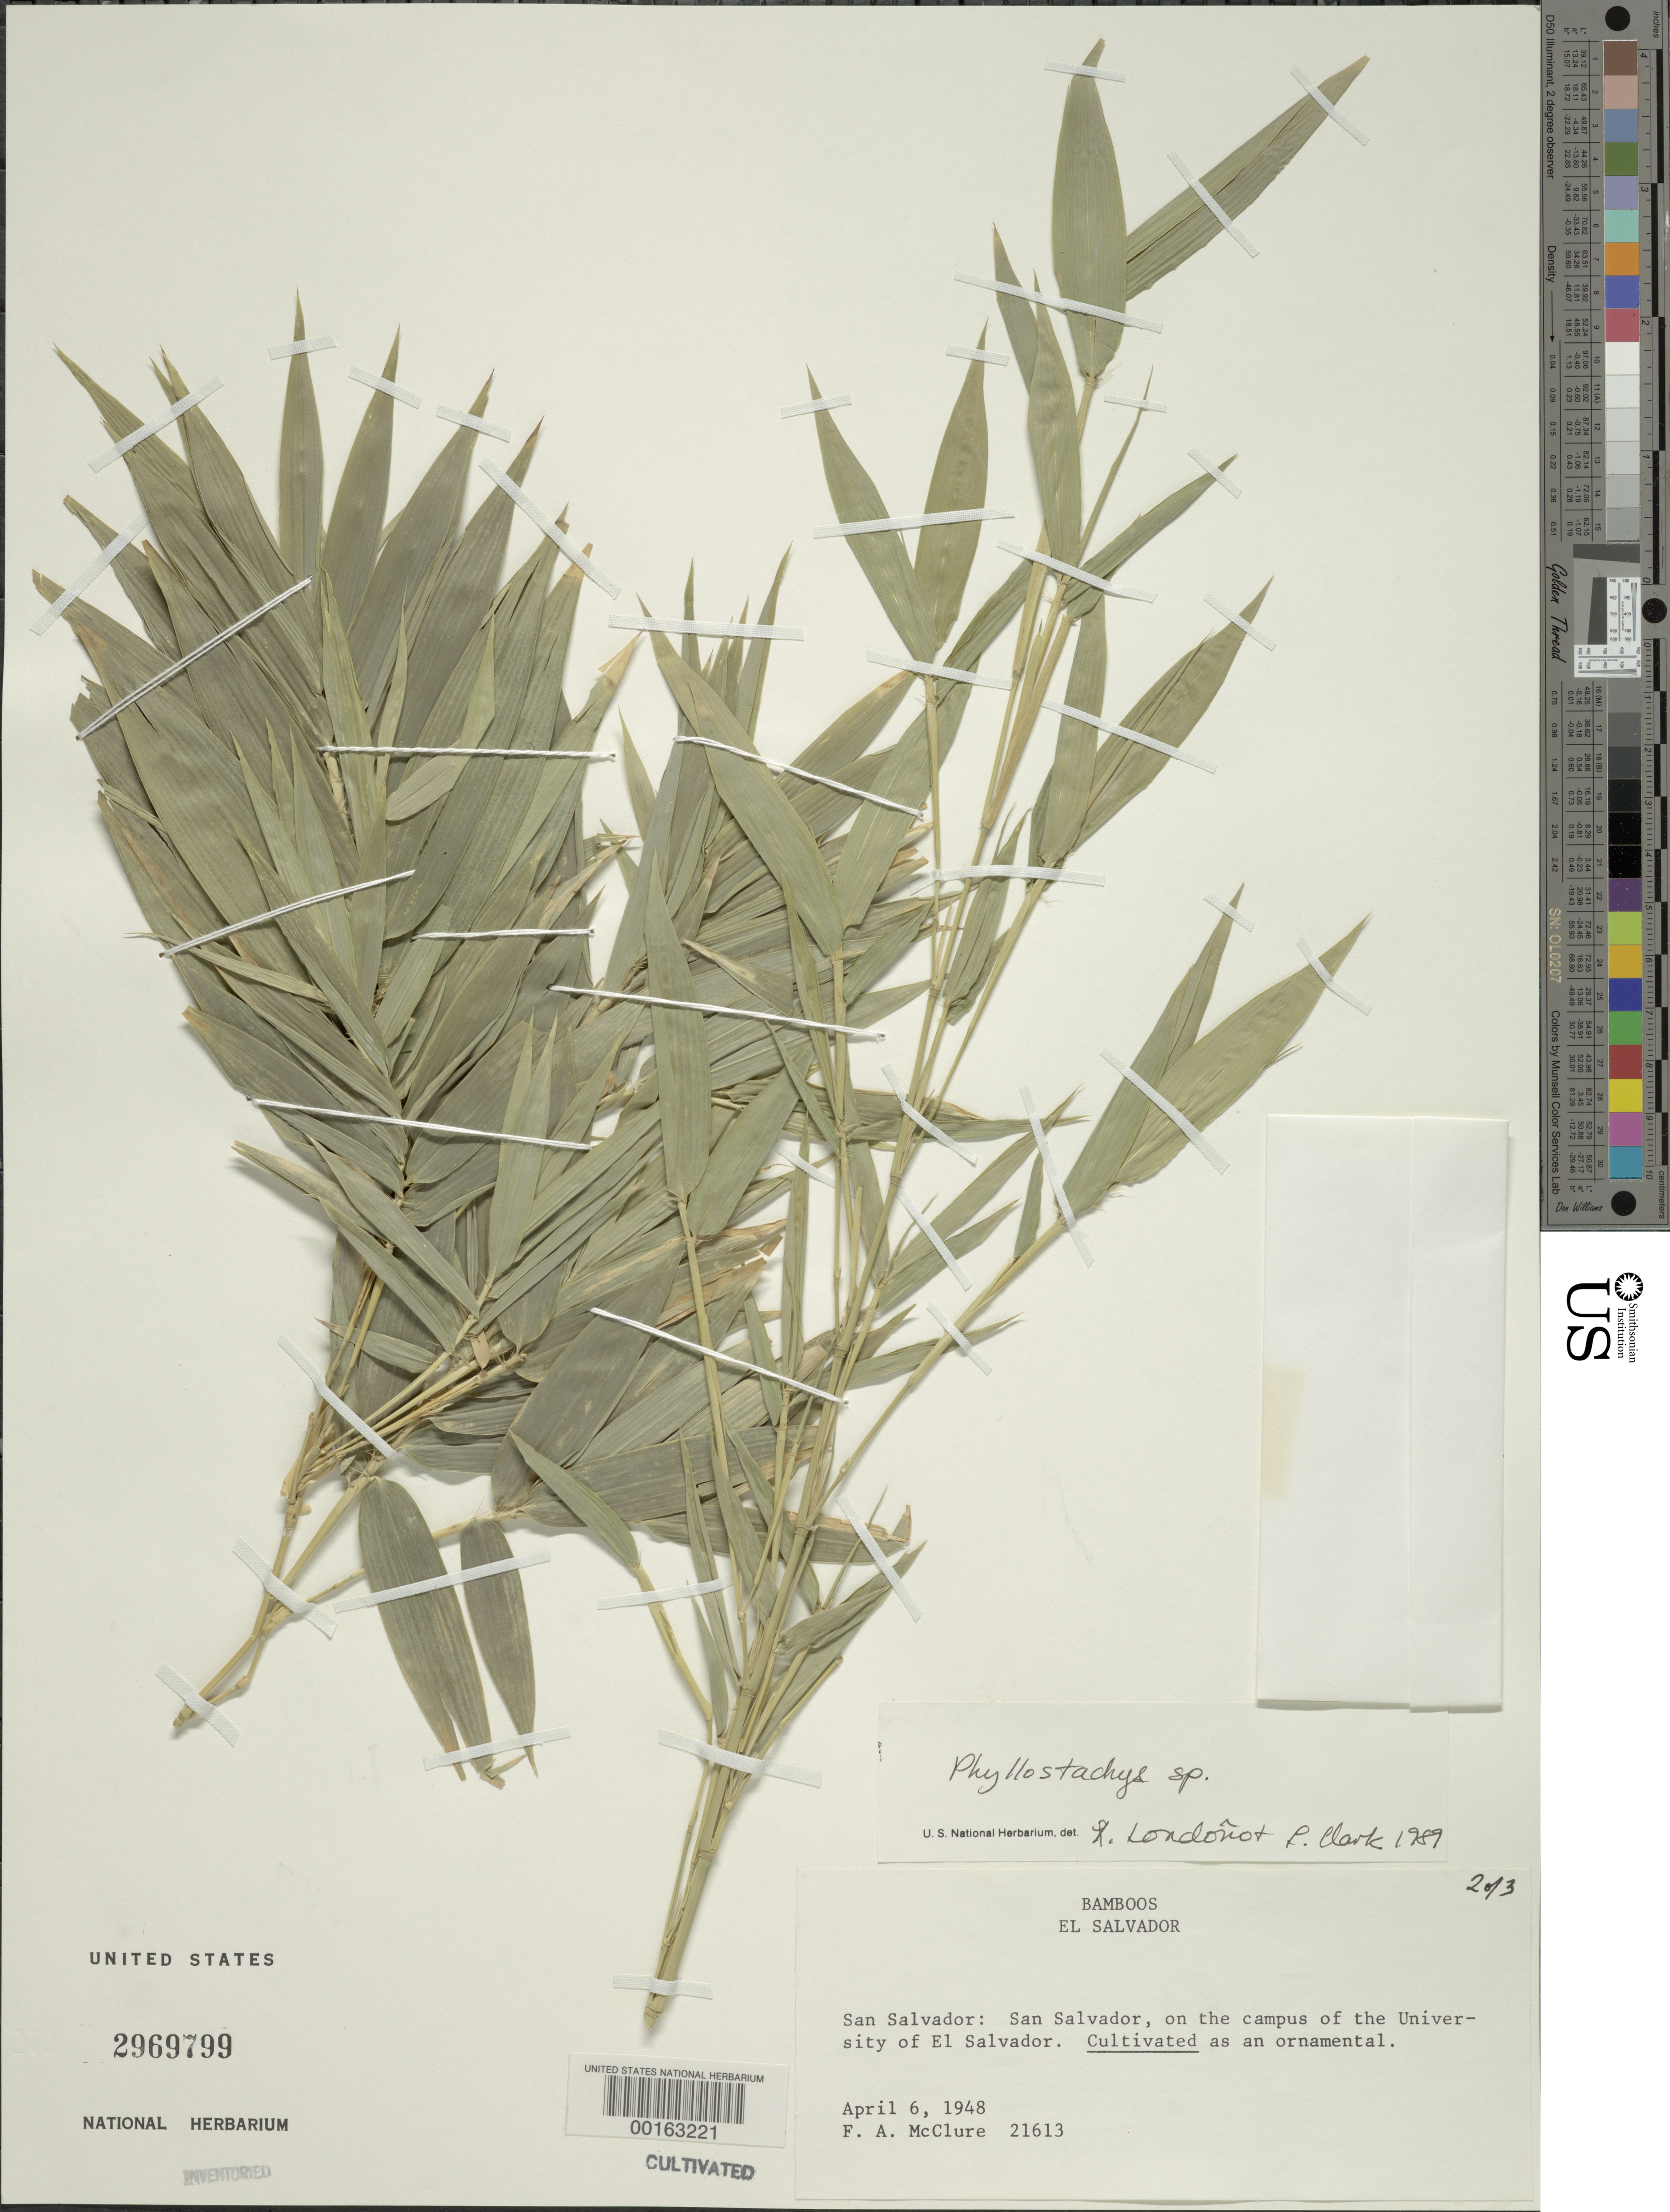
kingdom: Plantae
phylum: Tracheophyta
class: Liliopsida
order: Poales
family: Poaceae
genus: Phyllostachys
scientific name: Phyllostachys sp.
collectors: F. A. McClure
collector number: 21613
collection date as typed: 06 Apr 1948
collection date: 1948-04-06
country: El Salvador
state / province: San Salvador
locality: Univ. of el salvador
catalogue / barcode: US 2969799